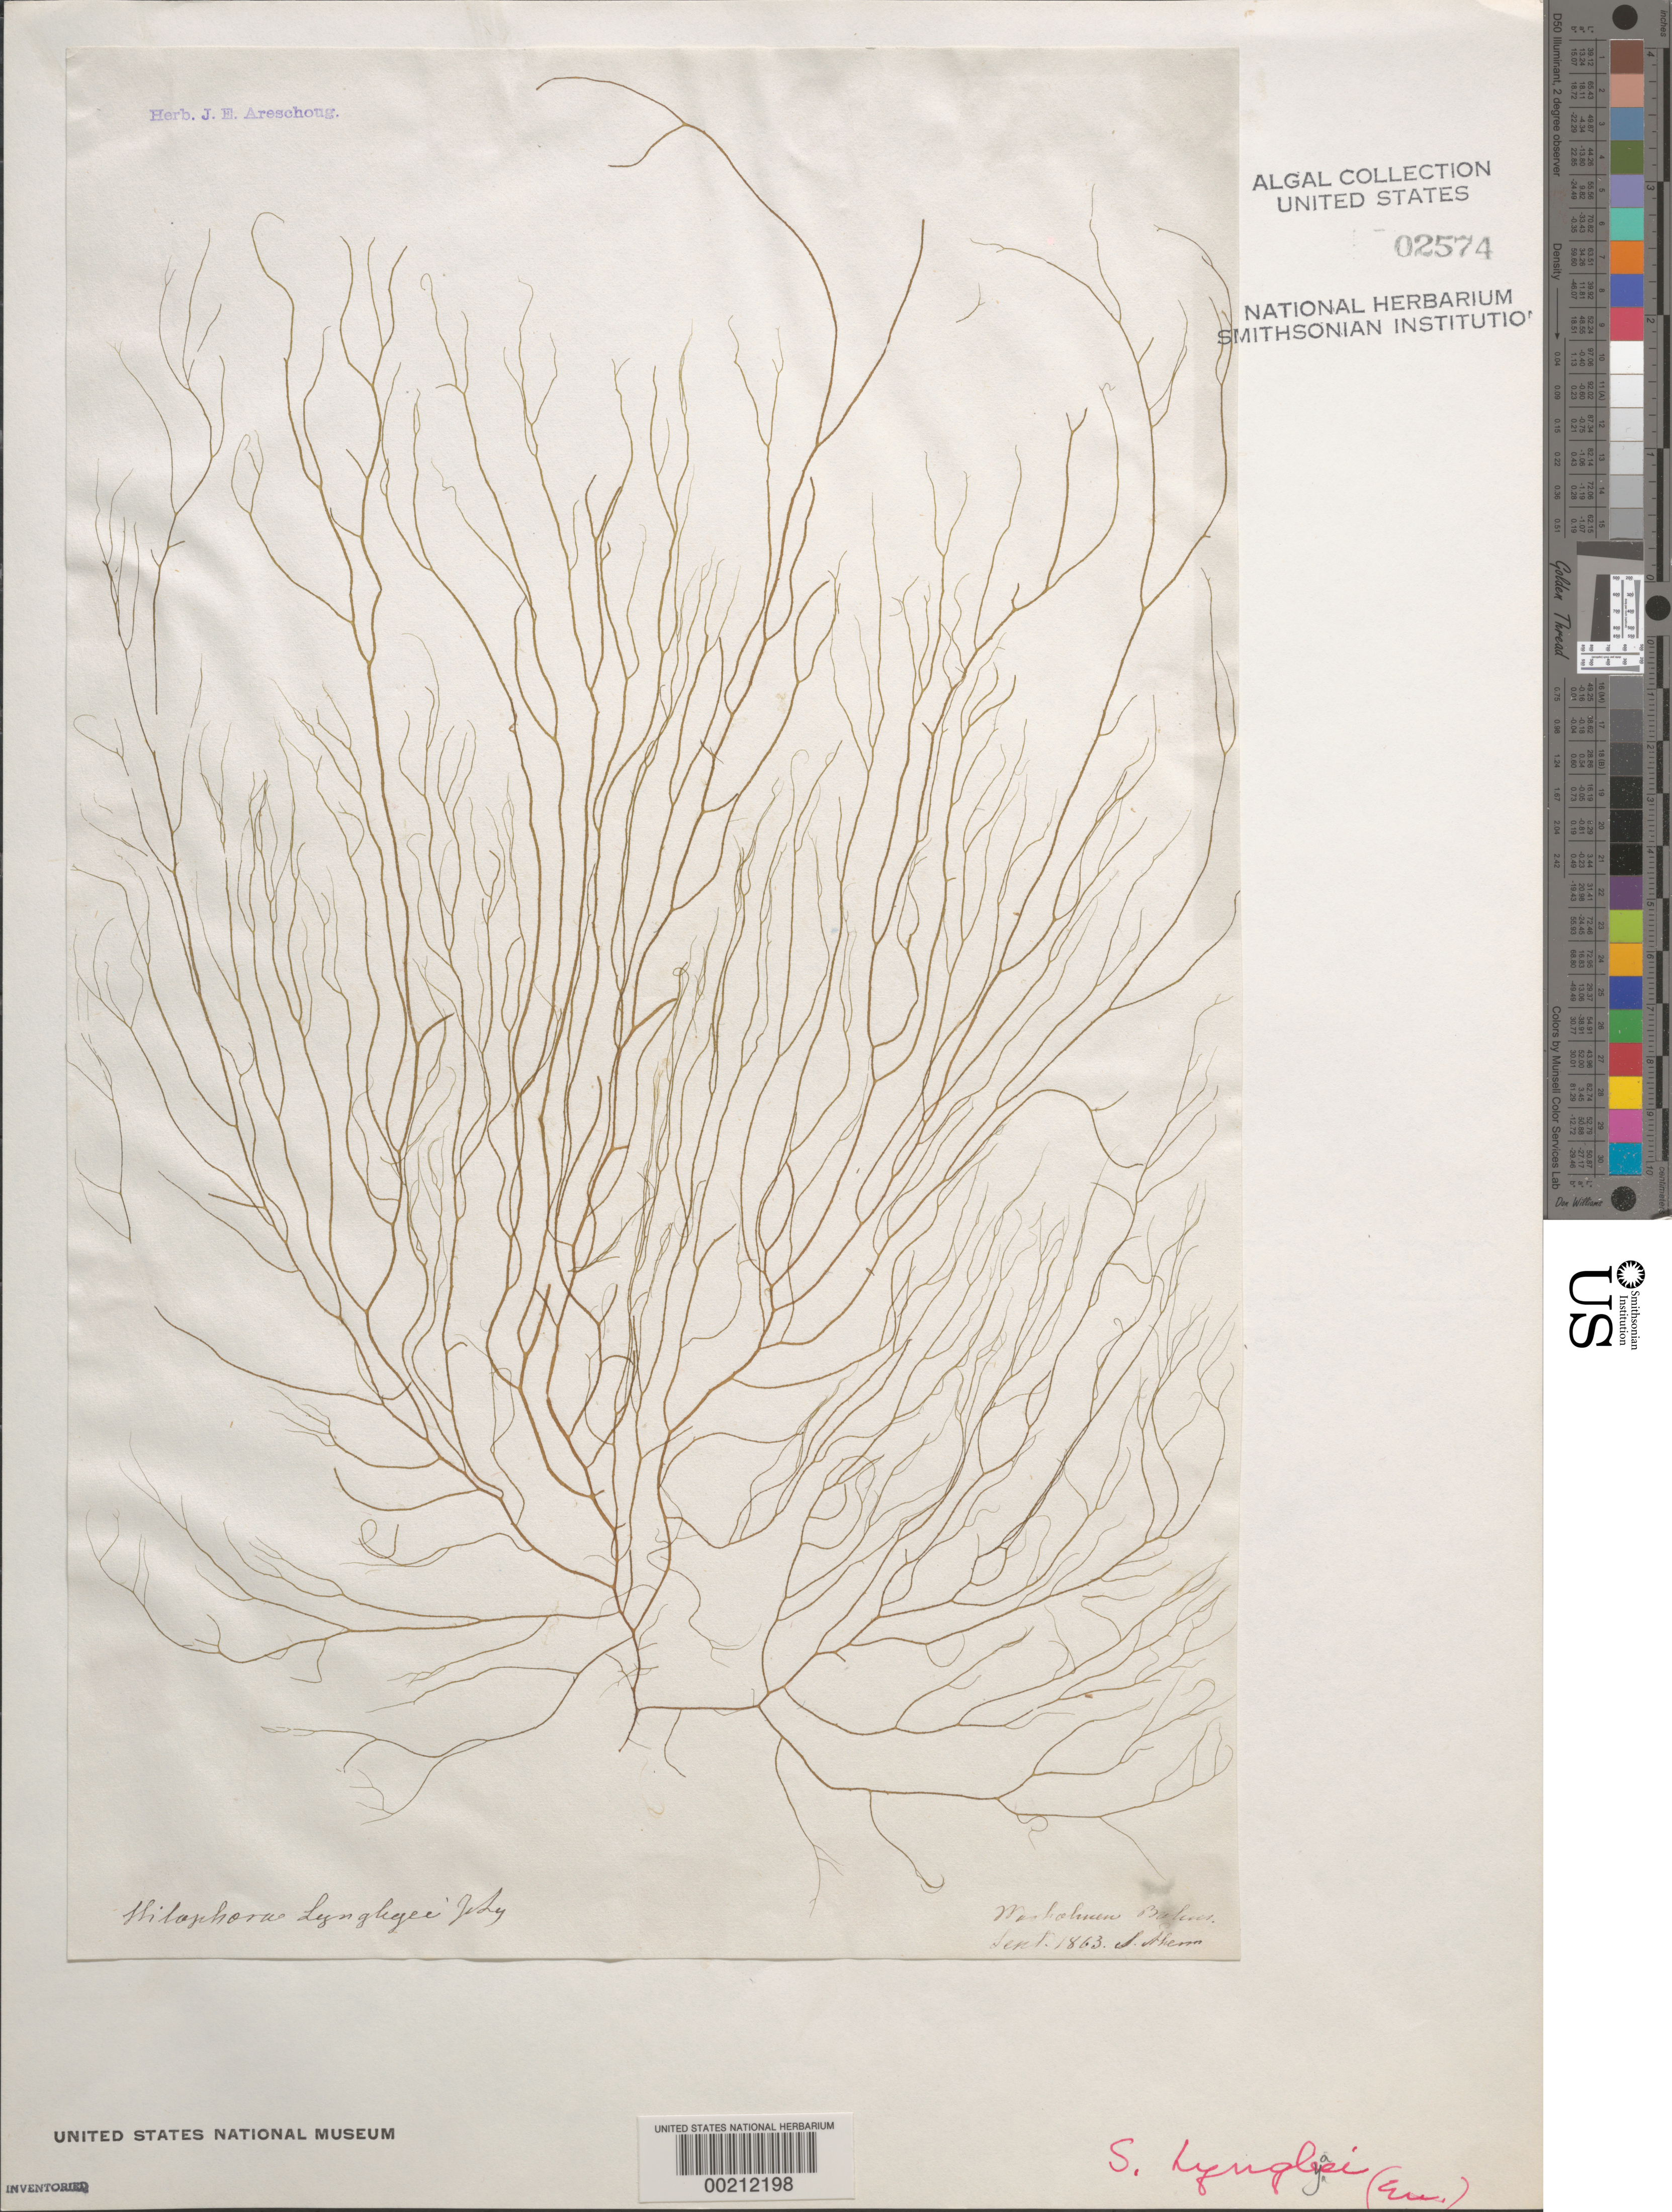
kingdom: Chromista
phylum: Ochrophyta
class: Phaeophyceae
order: Ectocarpales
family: Chordariaceae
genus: Spermatochnus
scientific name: Spermatochnus paradoxus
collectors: S. Sherm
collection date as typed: Sep 1863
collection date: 1863-09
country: Sweden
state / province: Västra Götaland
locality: Varholm (warholmen), bohuslan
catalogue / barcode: US 2574